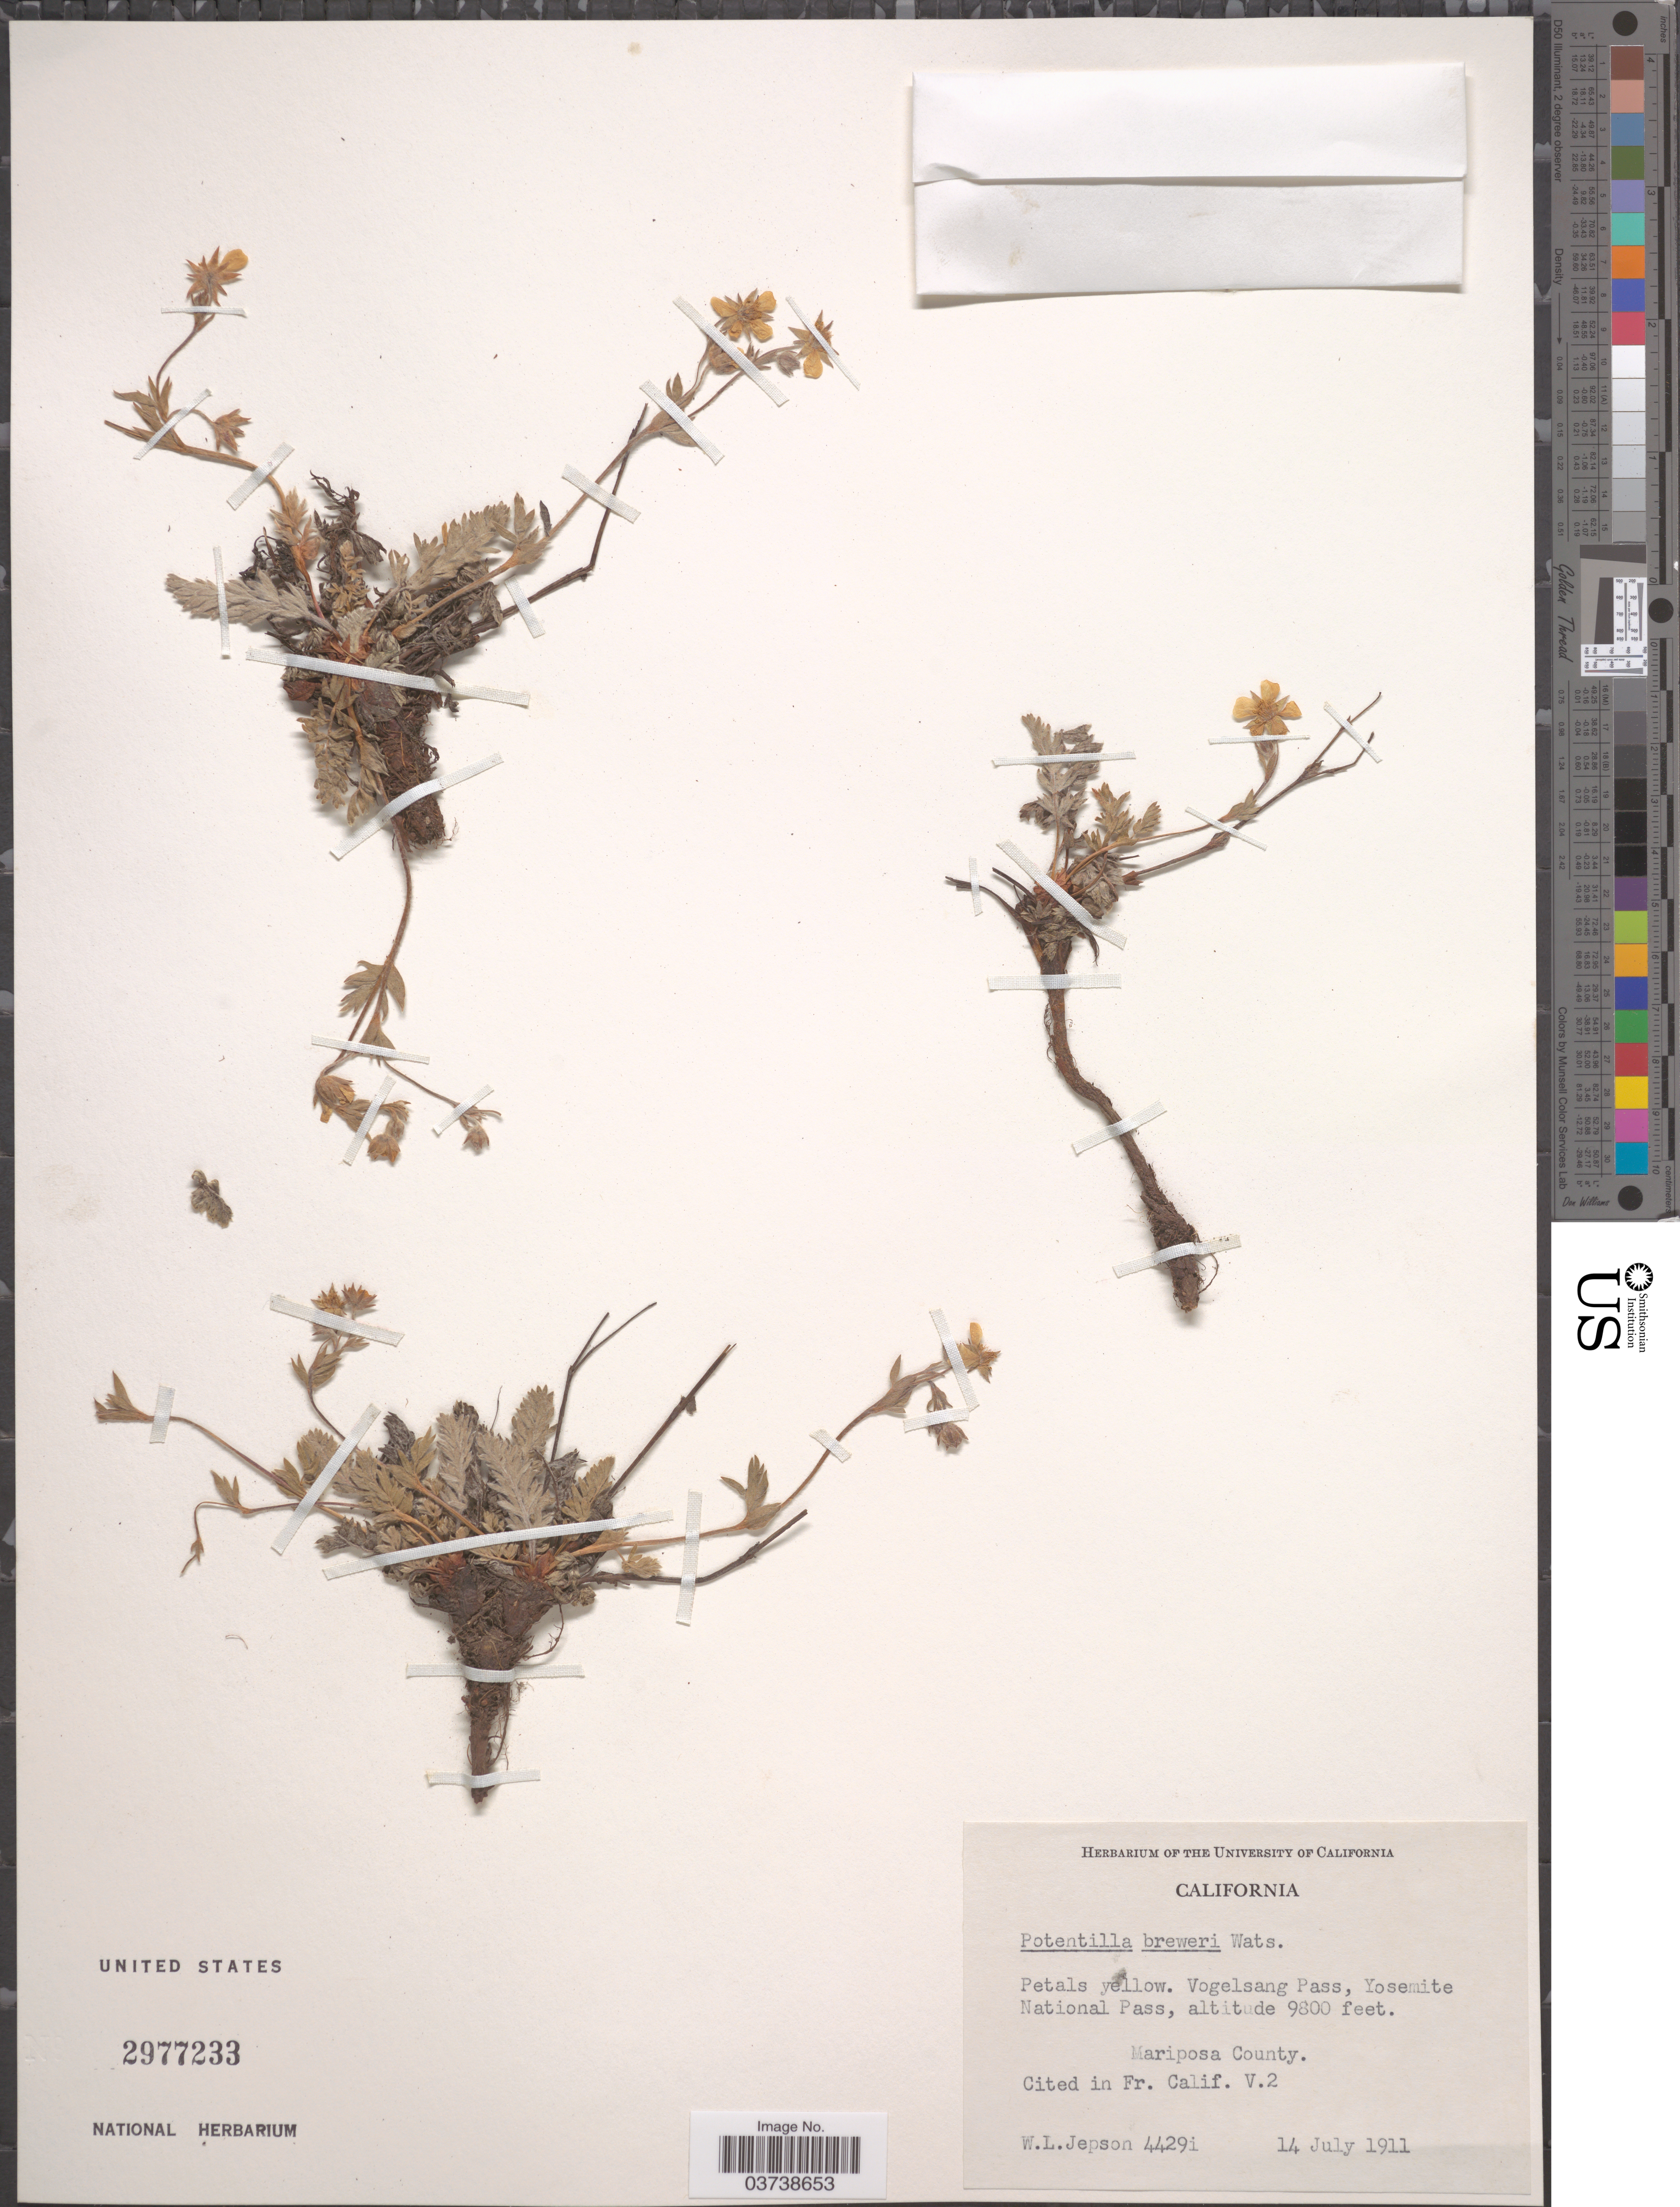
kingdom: Plantae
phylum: Tracheophyta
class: Magnoliopsida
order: Rosales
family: Rosaceae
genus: Potentilla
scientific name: Potentilla breweri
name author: S. Watson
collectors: W. L. Jepson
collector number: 44291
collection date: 1911-07-14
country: United States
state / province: California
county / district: Mariposa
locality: Vogelsang Pass, Yosemite National Pass. Mariposa County.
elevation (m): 2987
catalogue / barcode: US 2977233